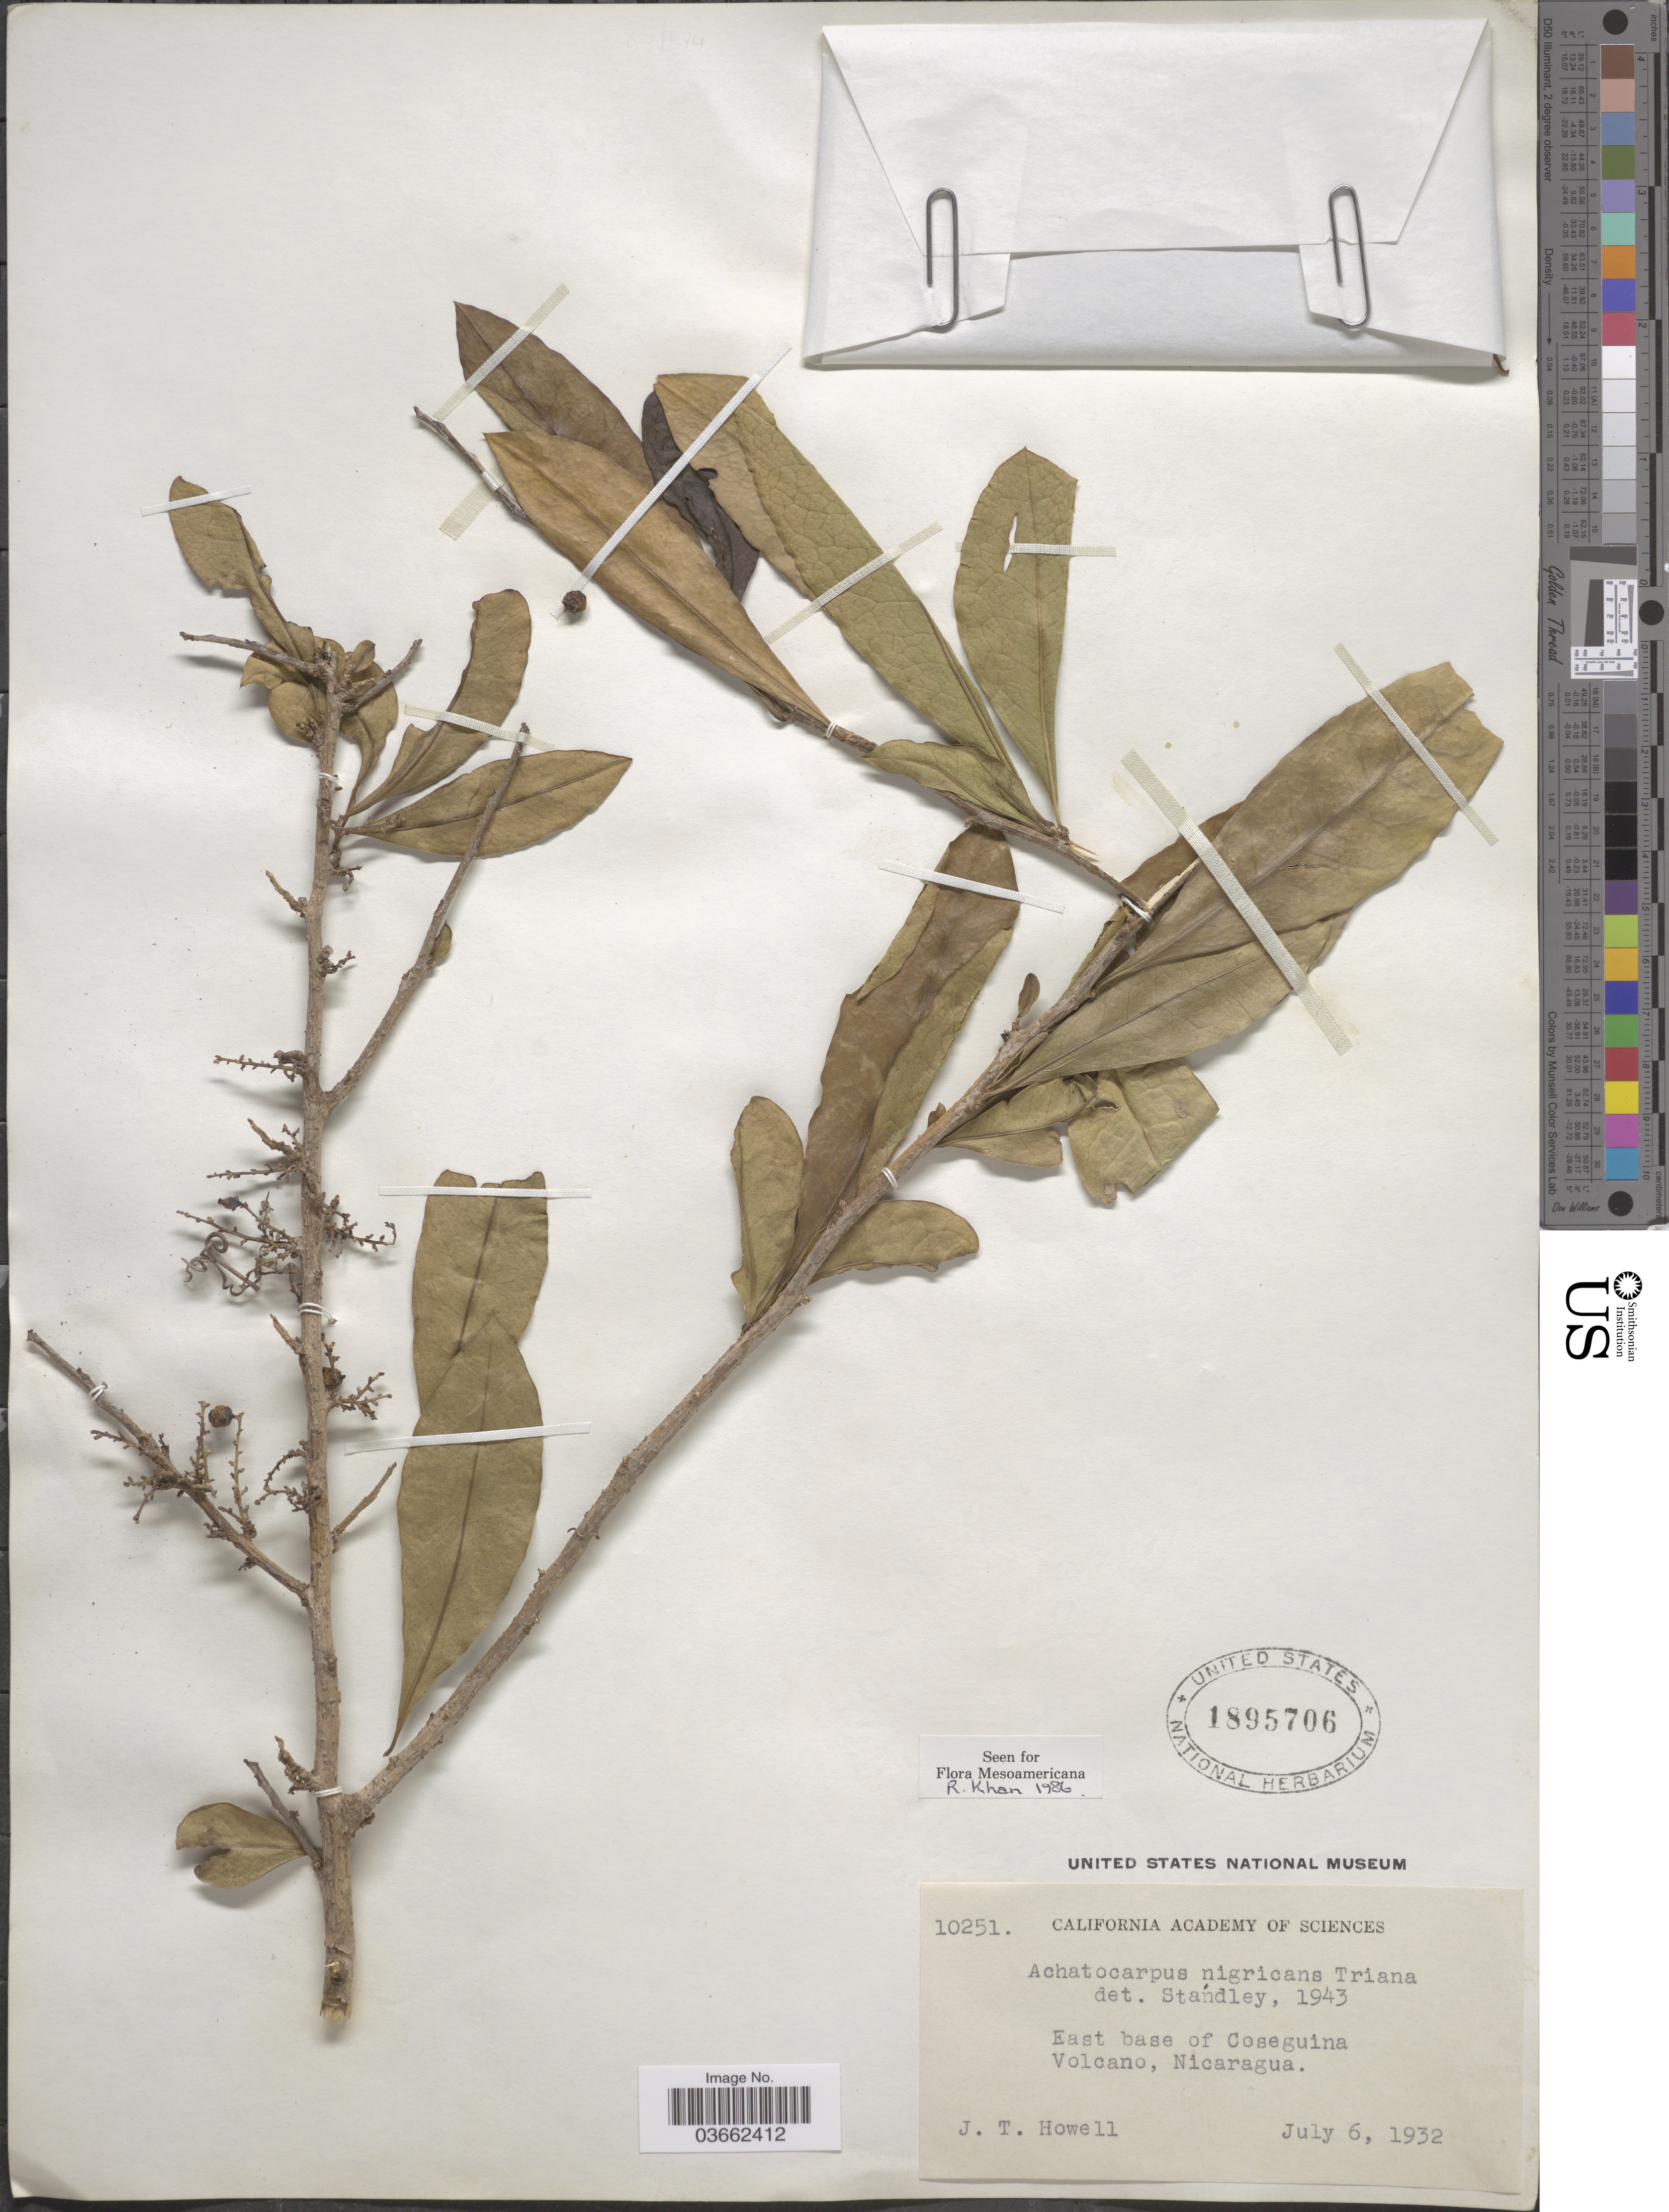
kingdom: Plantae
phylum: Tracheophyta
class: Magnoliopsida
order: Caryophyllales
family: Achatocarpaceae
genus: Achatocarpus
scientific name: Achatocarpus nigricans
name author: Triana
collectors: J. T. Howell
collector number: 10251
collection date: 1932-07-06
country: Nicaragua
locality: East base of Coseguina Volcano.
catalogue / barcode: US 1895706